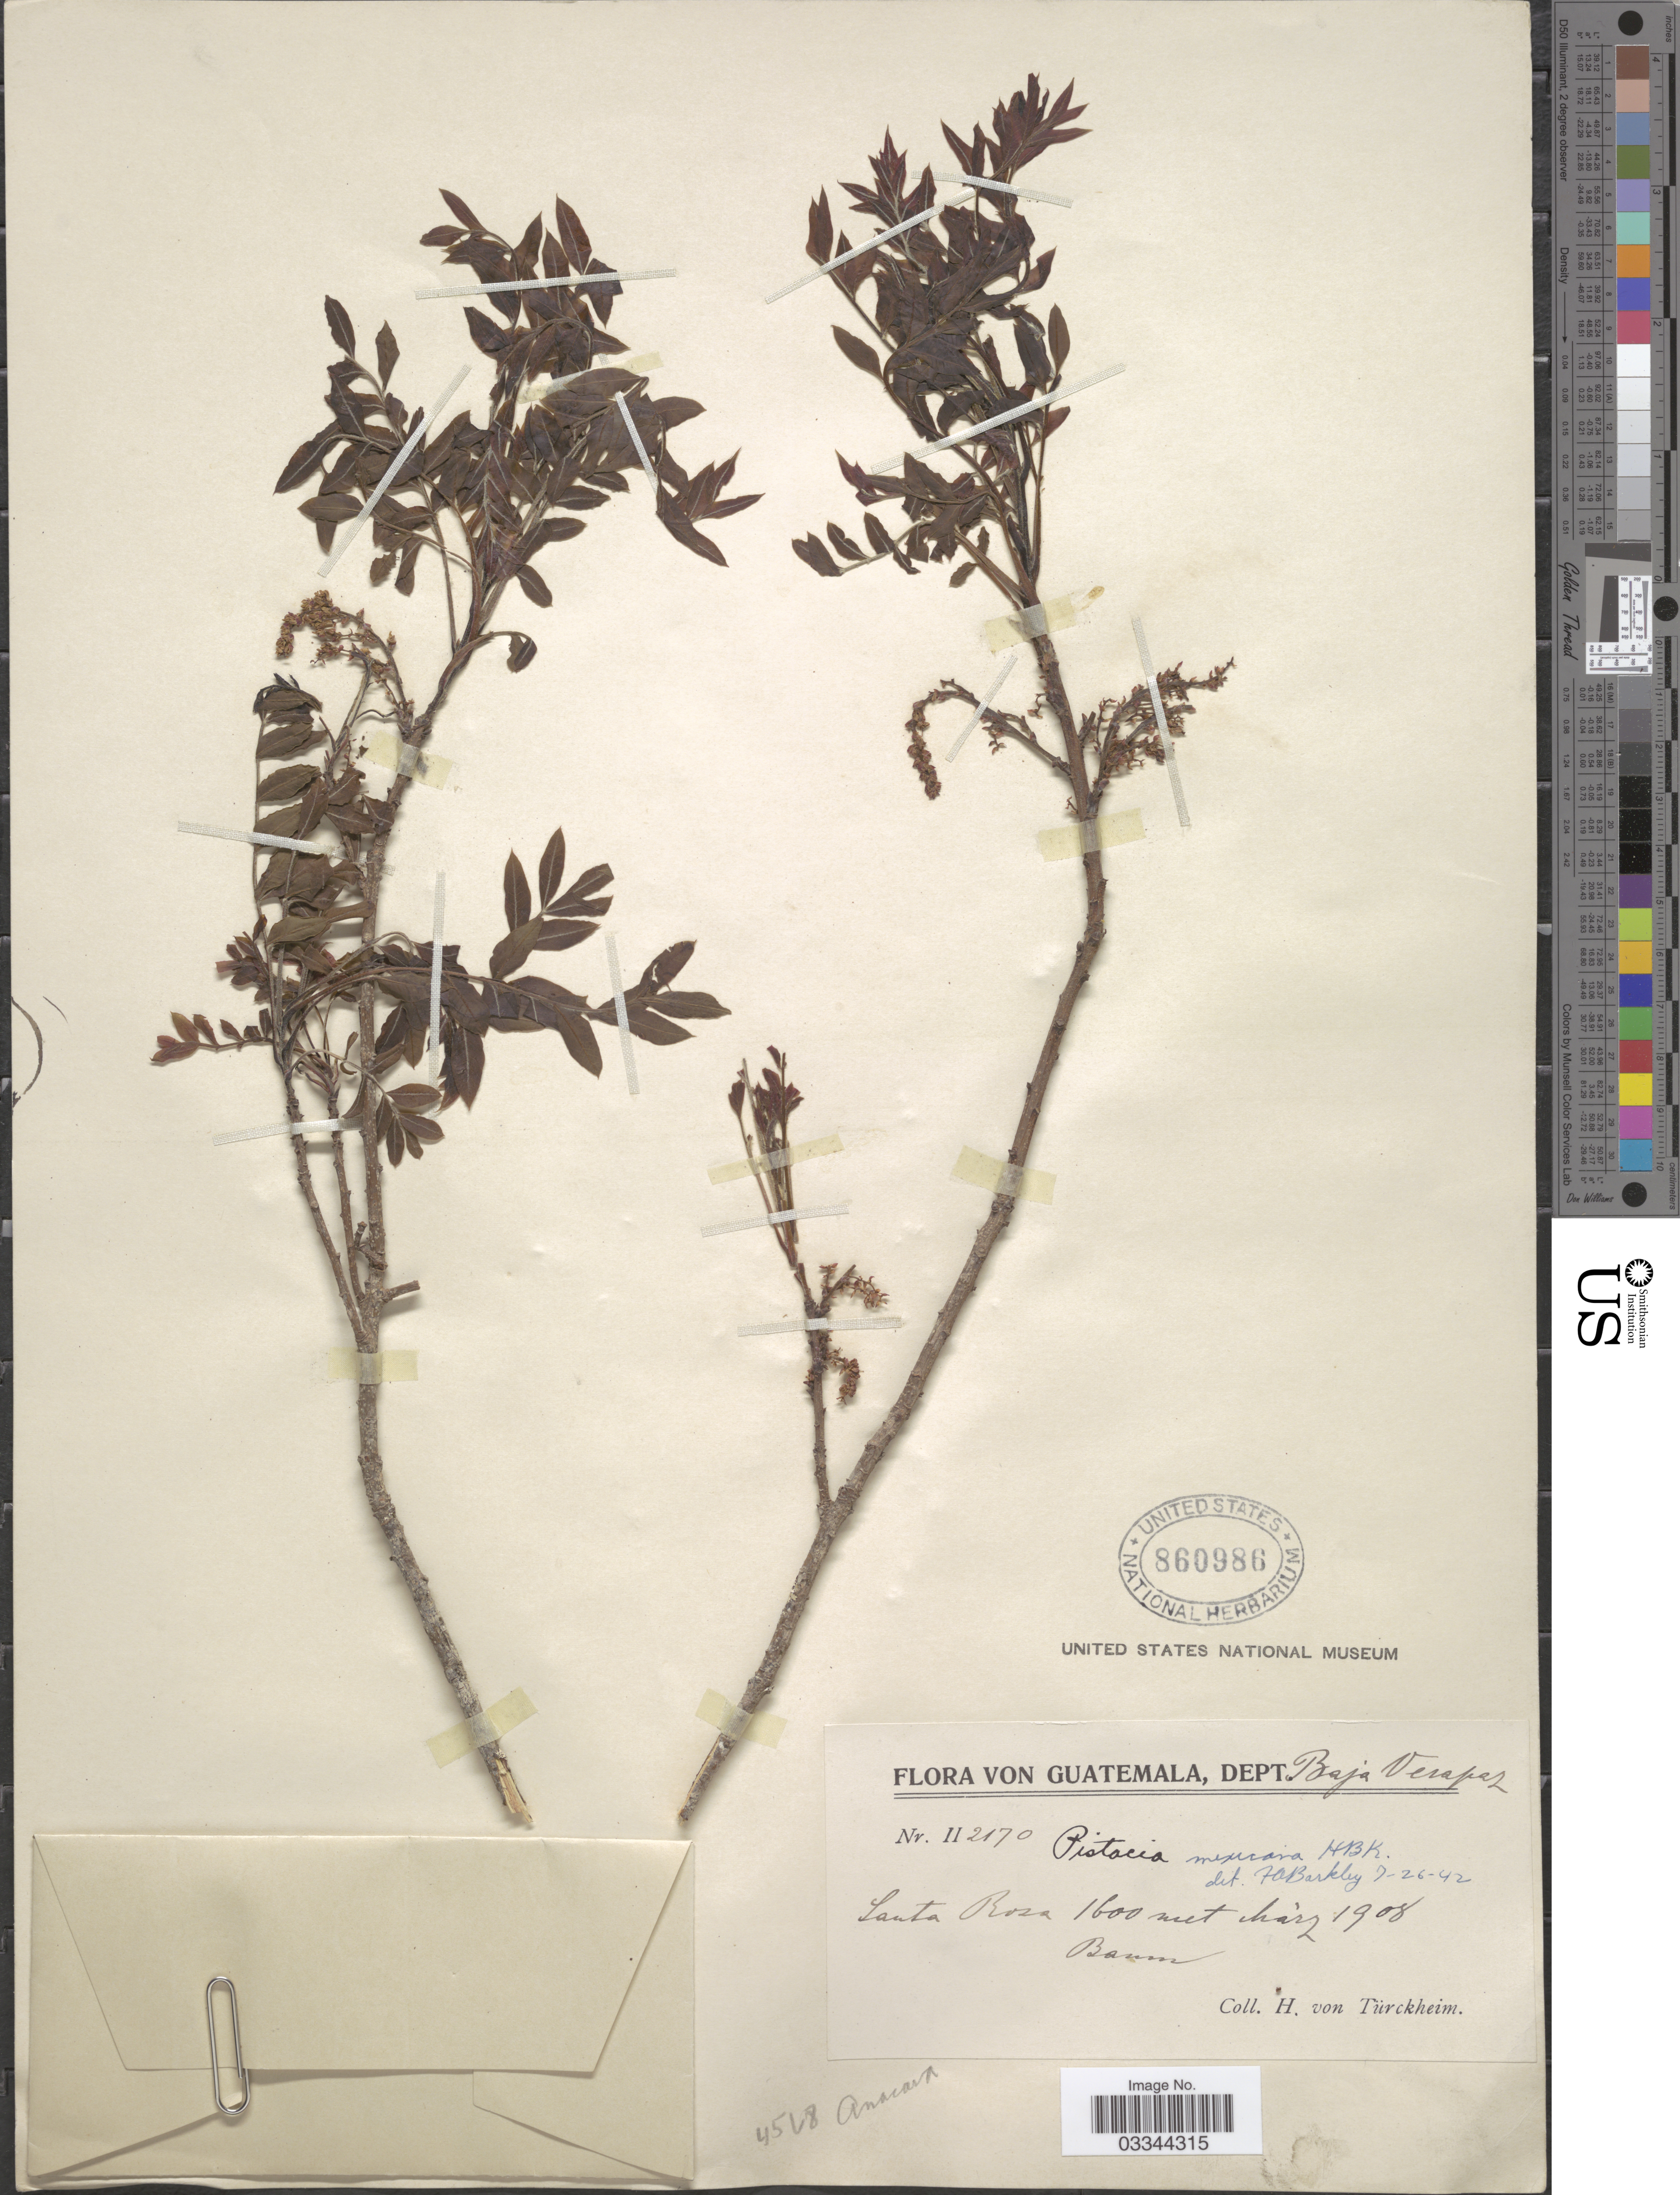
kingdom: Plantae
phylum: Tracheophyta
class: Magnoliopsida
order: Sapindales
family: Anacardiaceae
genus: Pistacia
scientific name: Pistacia mexicana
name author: Kunth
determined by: Mitchell, J. D.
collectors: H. von Türckheim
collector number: II2170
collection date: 1908-03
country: Guatemala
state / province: Baja Verapaz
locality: Dept. Baja Verapaz. Santa Rosa.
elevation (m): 1600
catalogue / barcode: US 860986